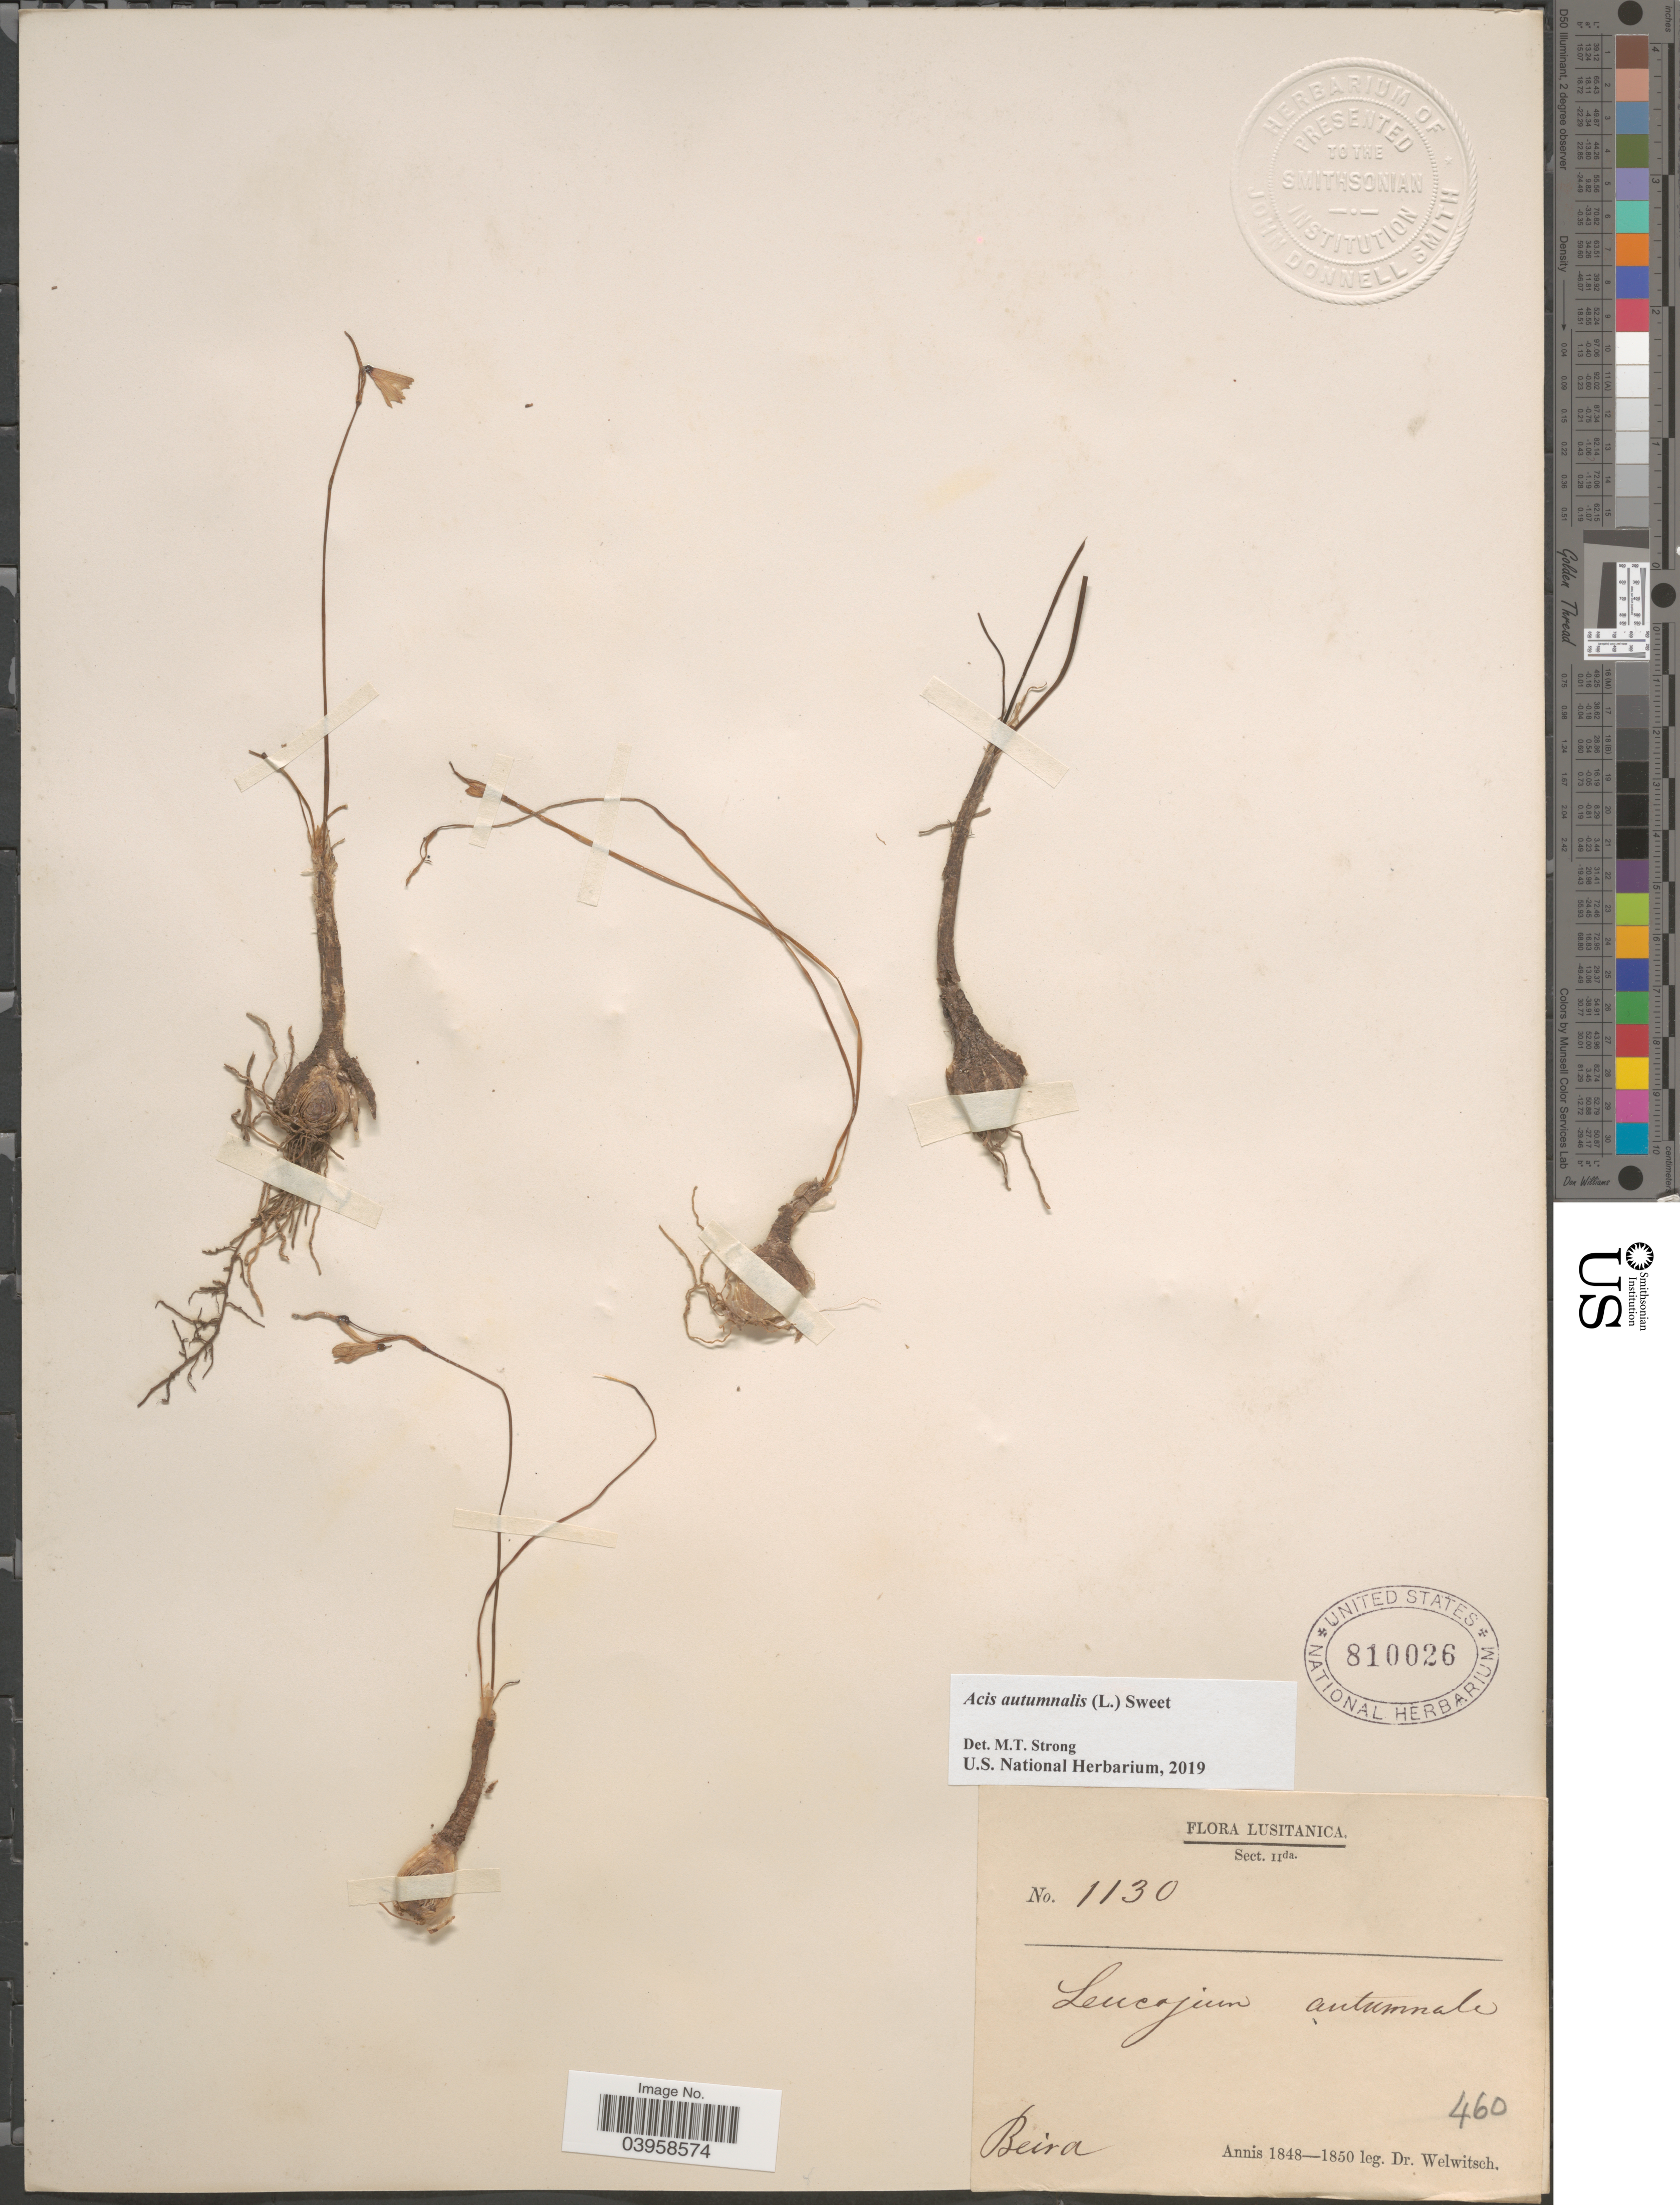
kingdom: Plantae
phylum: Tracheophyta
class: Liliopsida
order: Asparagales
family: Amaryllidaceae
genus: Acis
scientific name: Acis autumnalis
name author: (L.) Sweet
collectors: -. Welwitsch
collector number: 1130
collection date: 1848/1850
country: Portugal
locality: Lusitanica. Beira.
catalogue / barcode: US 810026